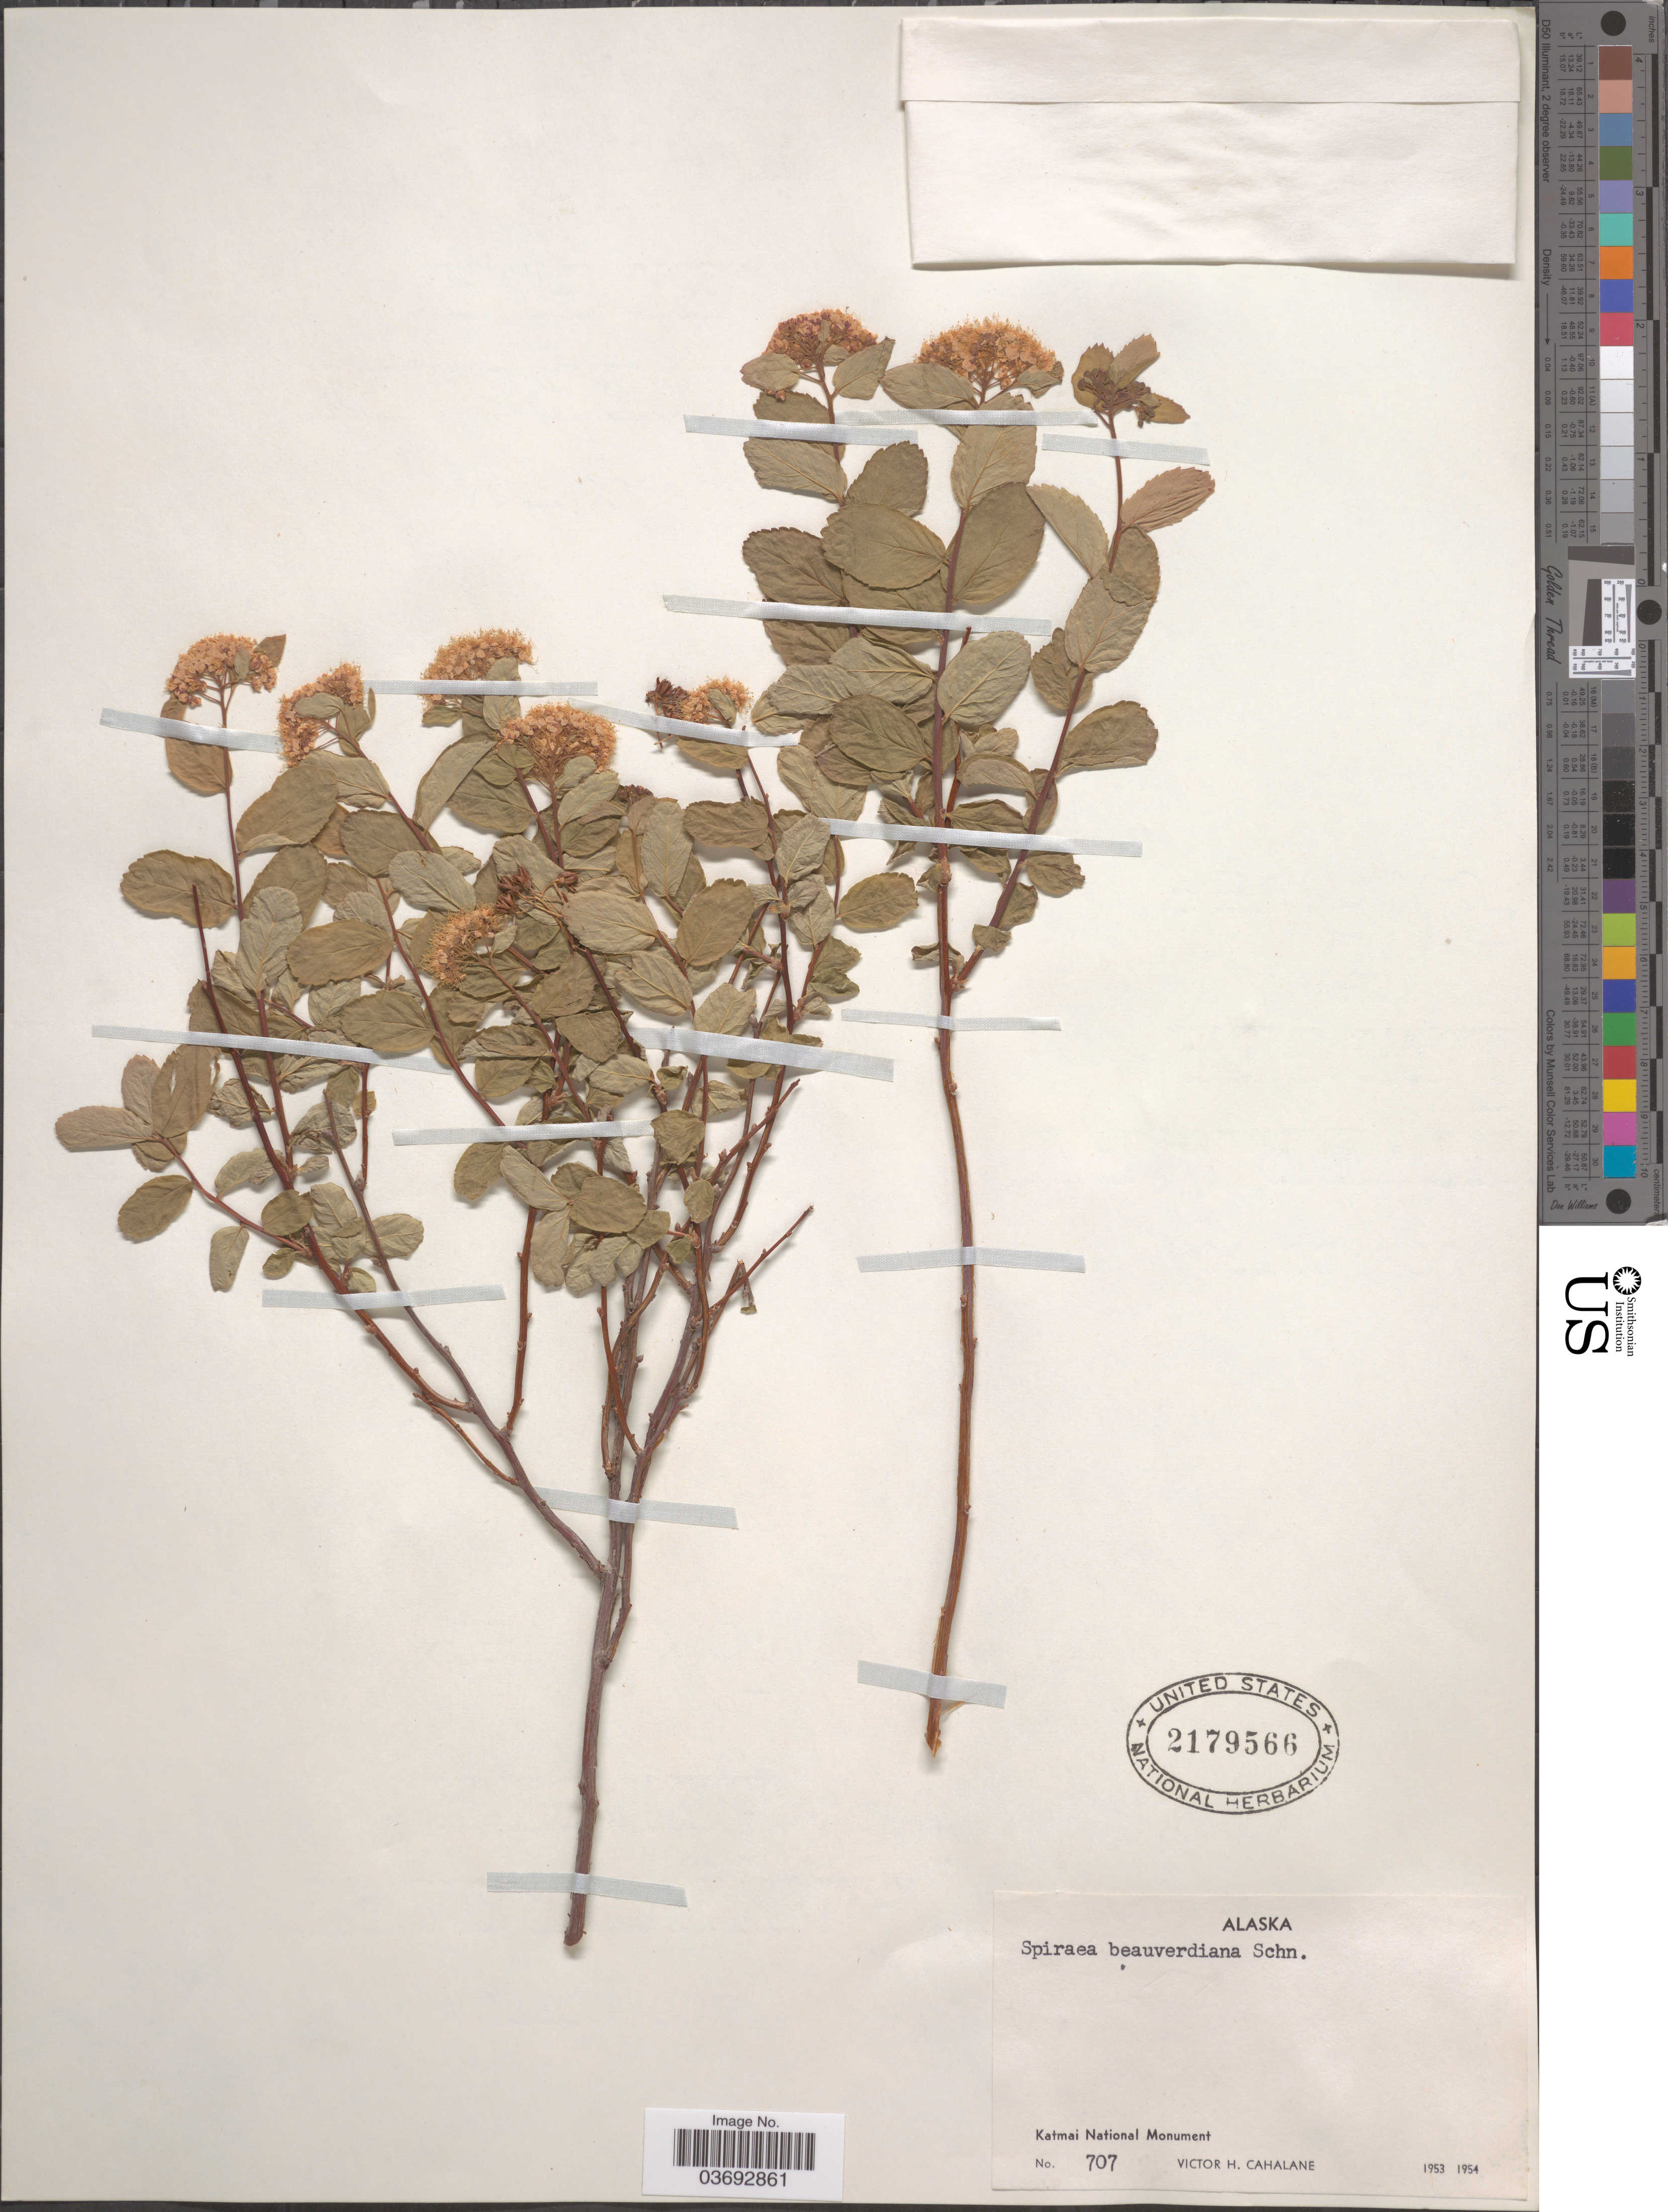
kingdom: Plantae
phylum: Tracheophyta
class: Magnoliopsida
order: Rosales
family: Rosaceae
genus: Spiraea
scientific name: Spiraea stevenii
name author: (C.K. Schneid.) Rydb.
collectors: V. Cahalane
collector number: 707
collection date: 1953/1954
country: United States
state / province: Alaska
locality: Katmai National Monument.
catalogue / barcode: US 2179566